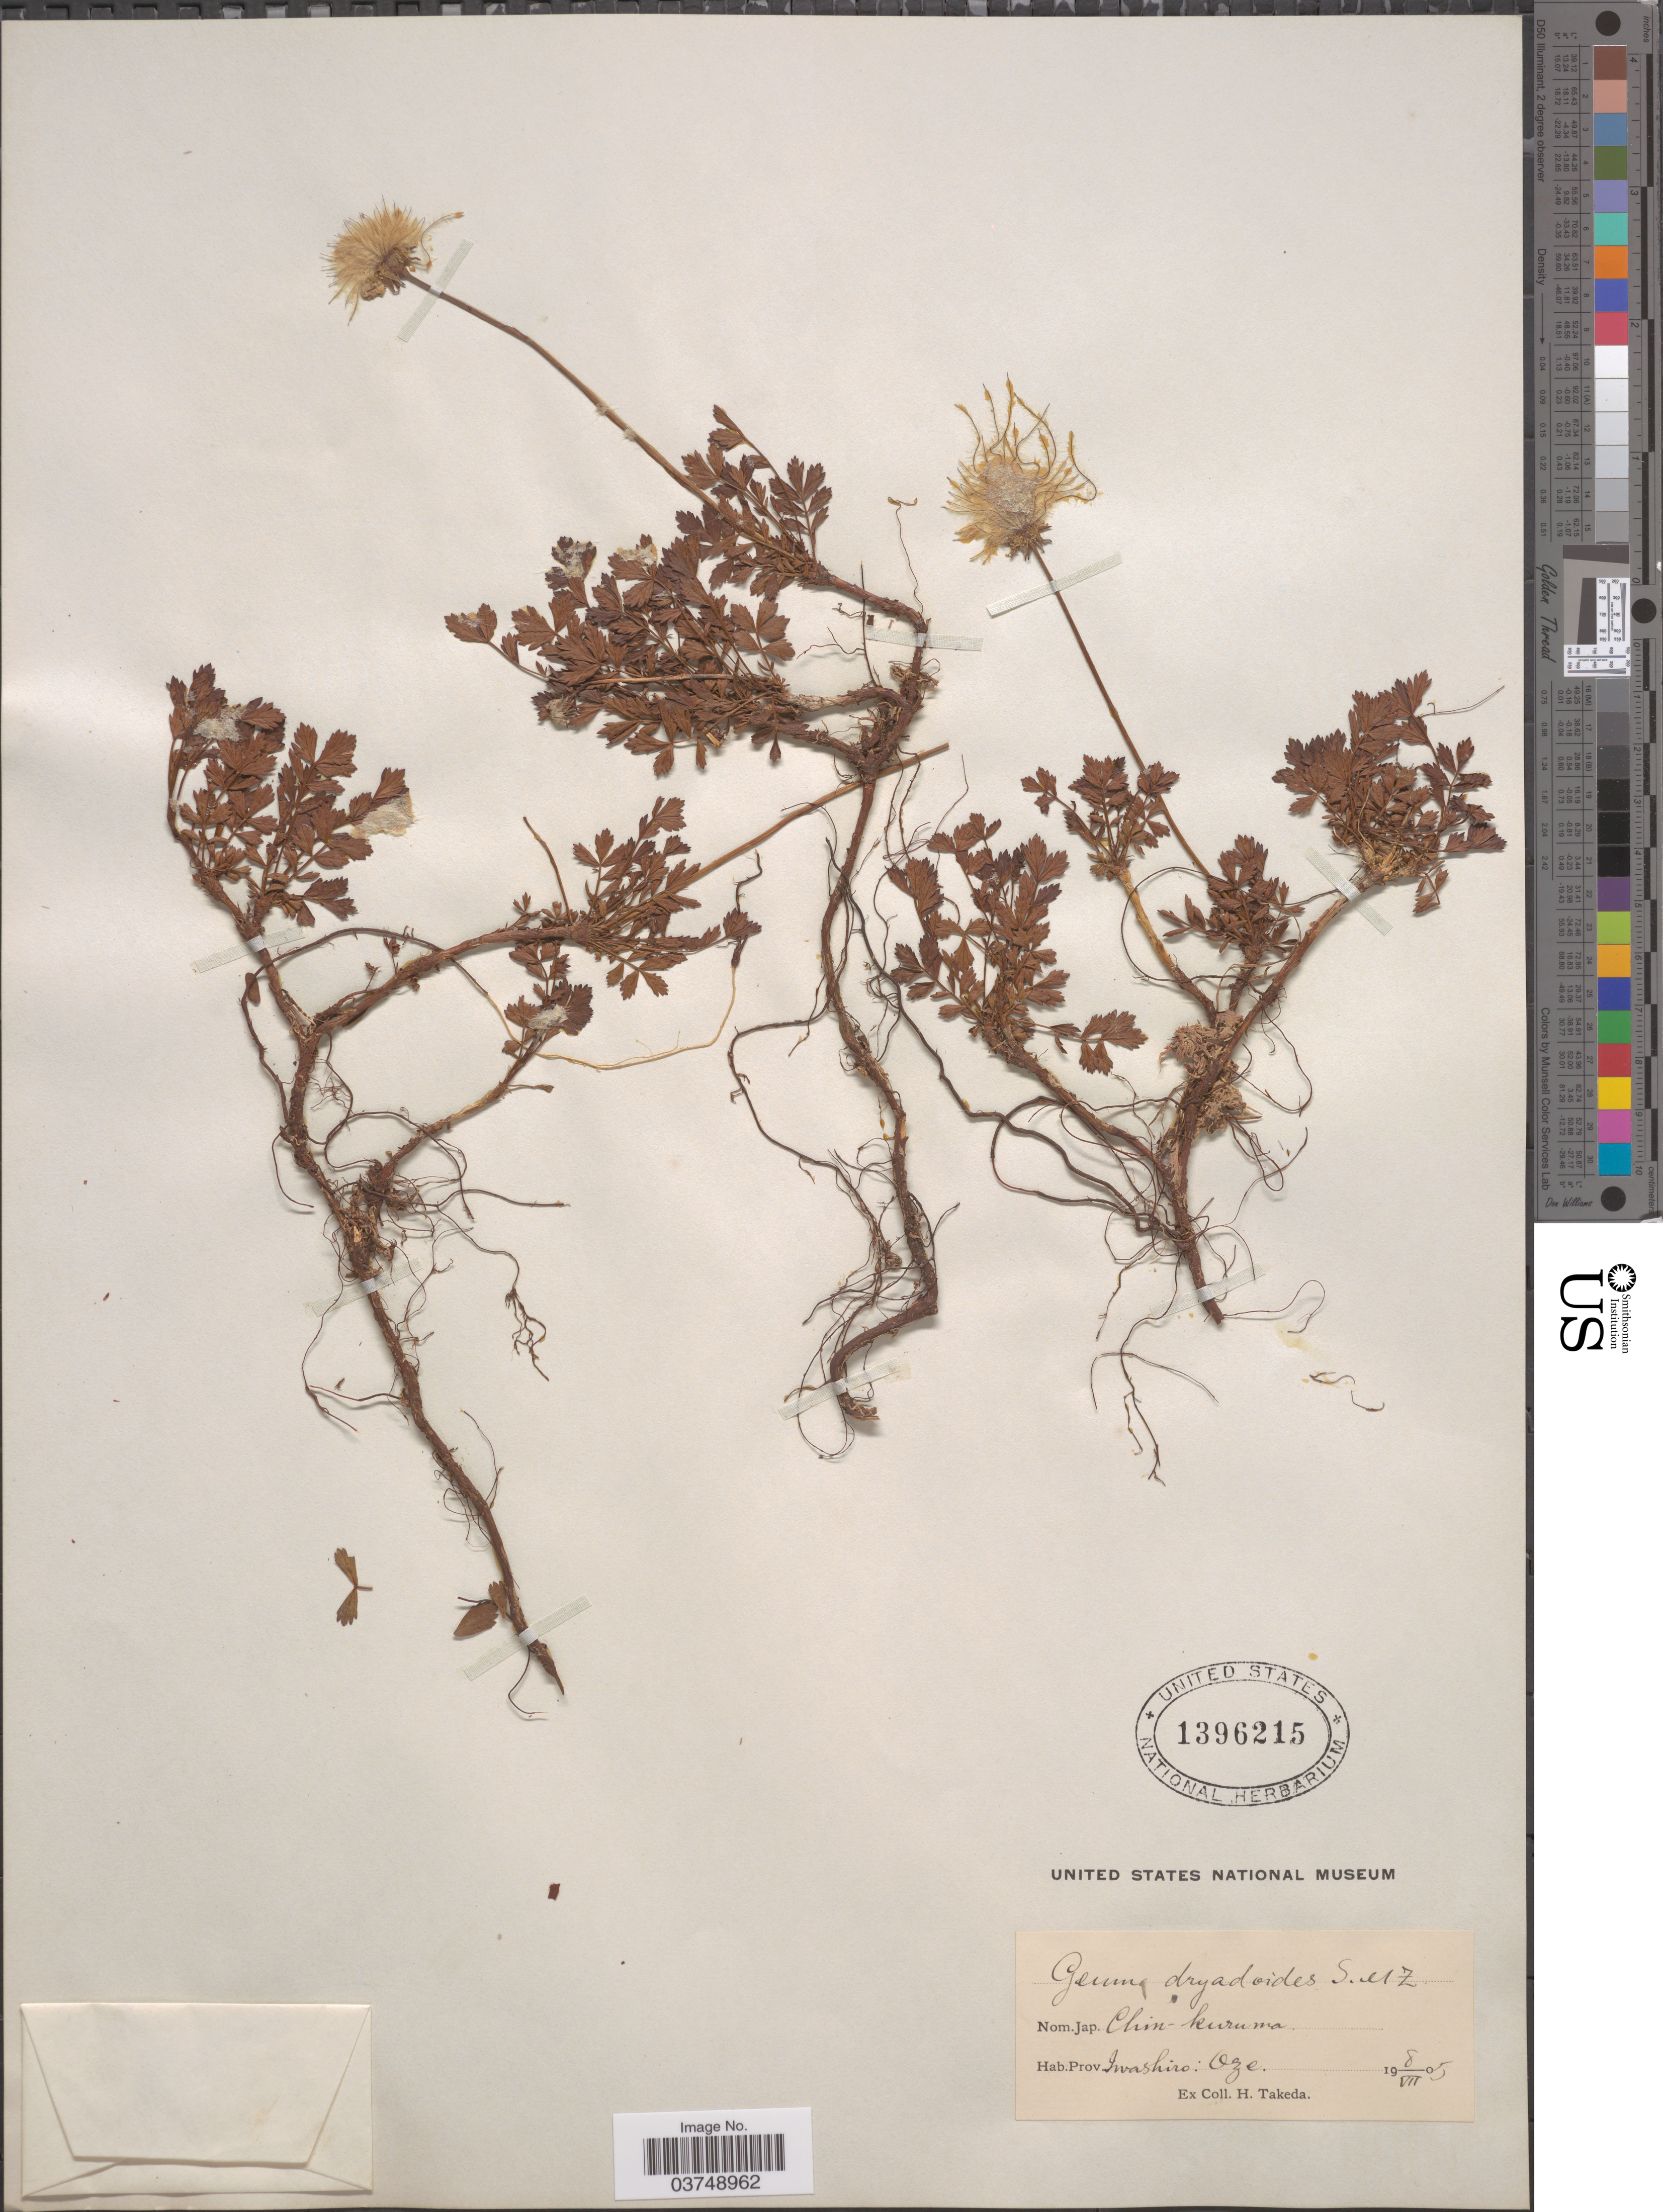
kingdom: Plantae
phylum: Tracheophyta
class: Magnoliopsida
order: Rosales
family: Rosaceae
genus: Sieversia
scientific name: Sieversia pentapetala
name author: (L.) Greene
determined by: Strong, Mark T., (BOT), Smithsonian Institution - National Museum of Natural History (UNITED STATES)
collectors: H. Takeda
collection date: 1905-07-08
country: Japan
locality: Prov. Iwashiro: Oze.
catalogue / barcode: US 1396215